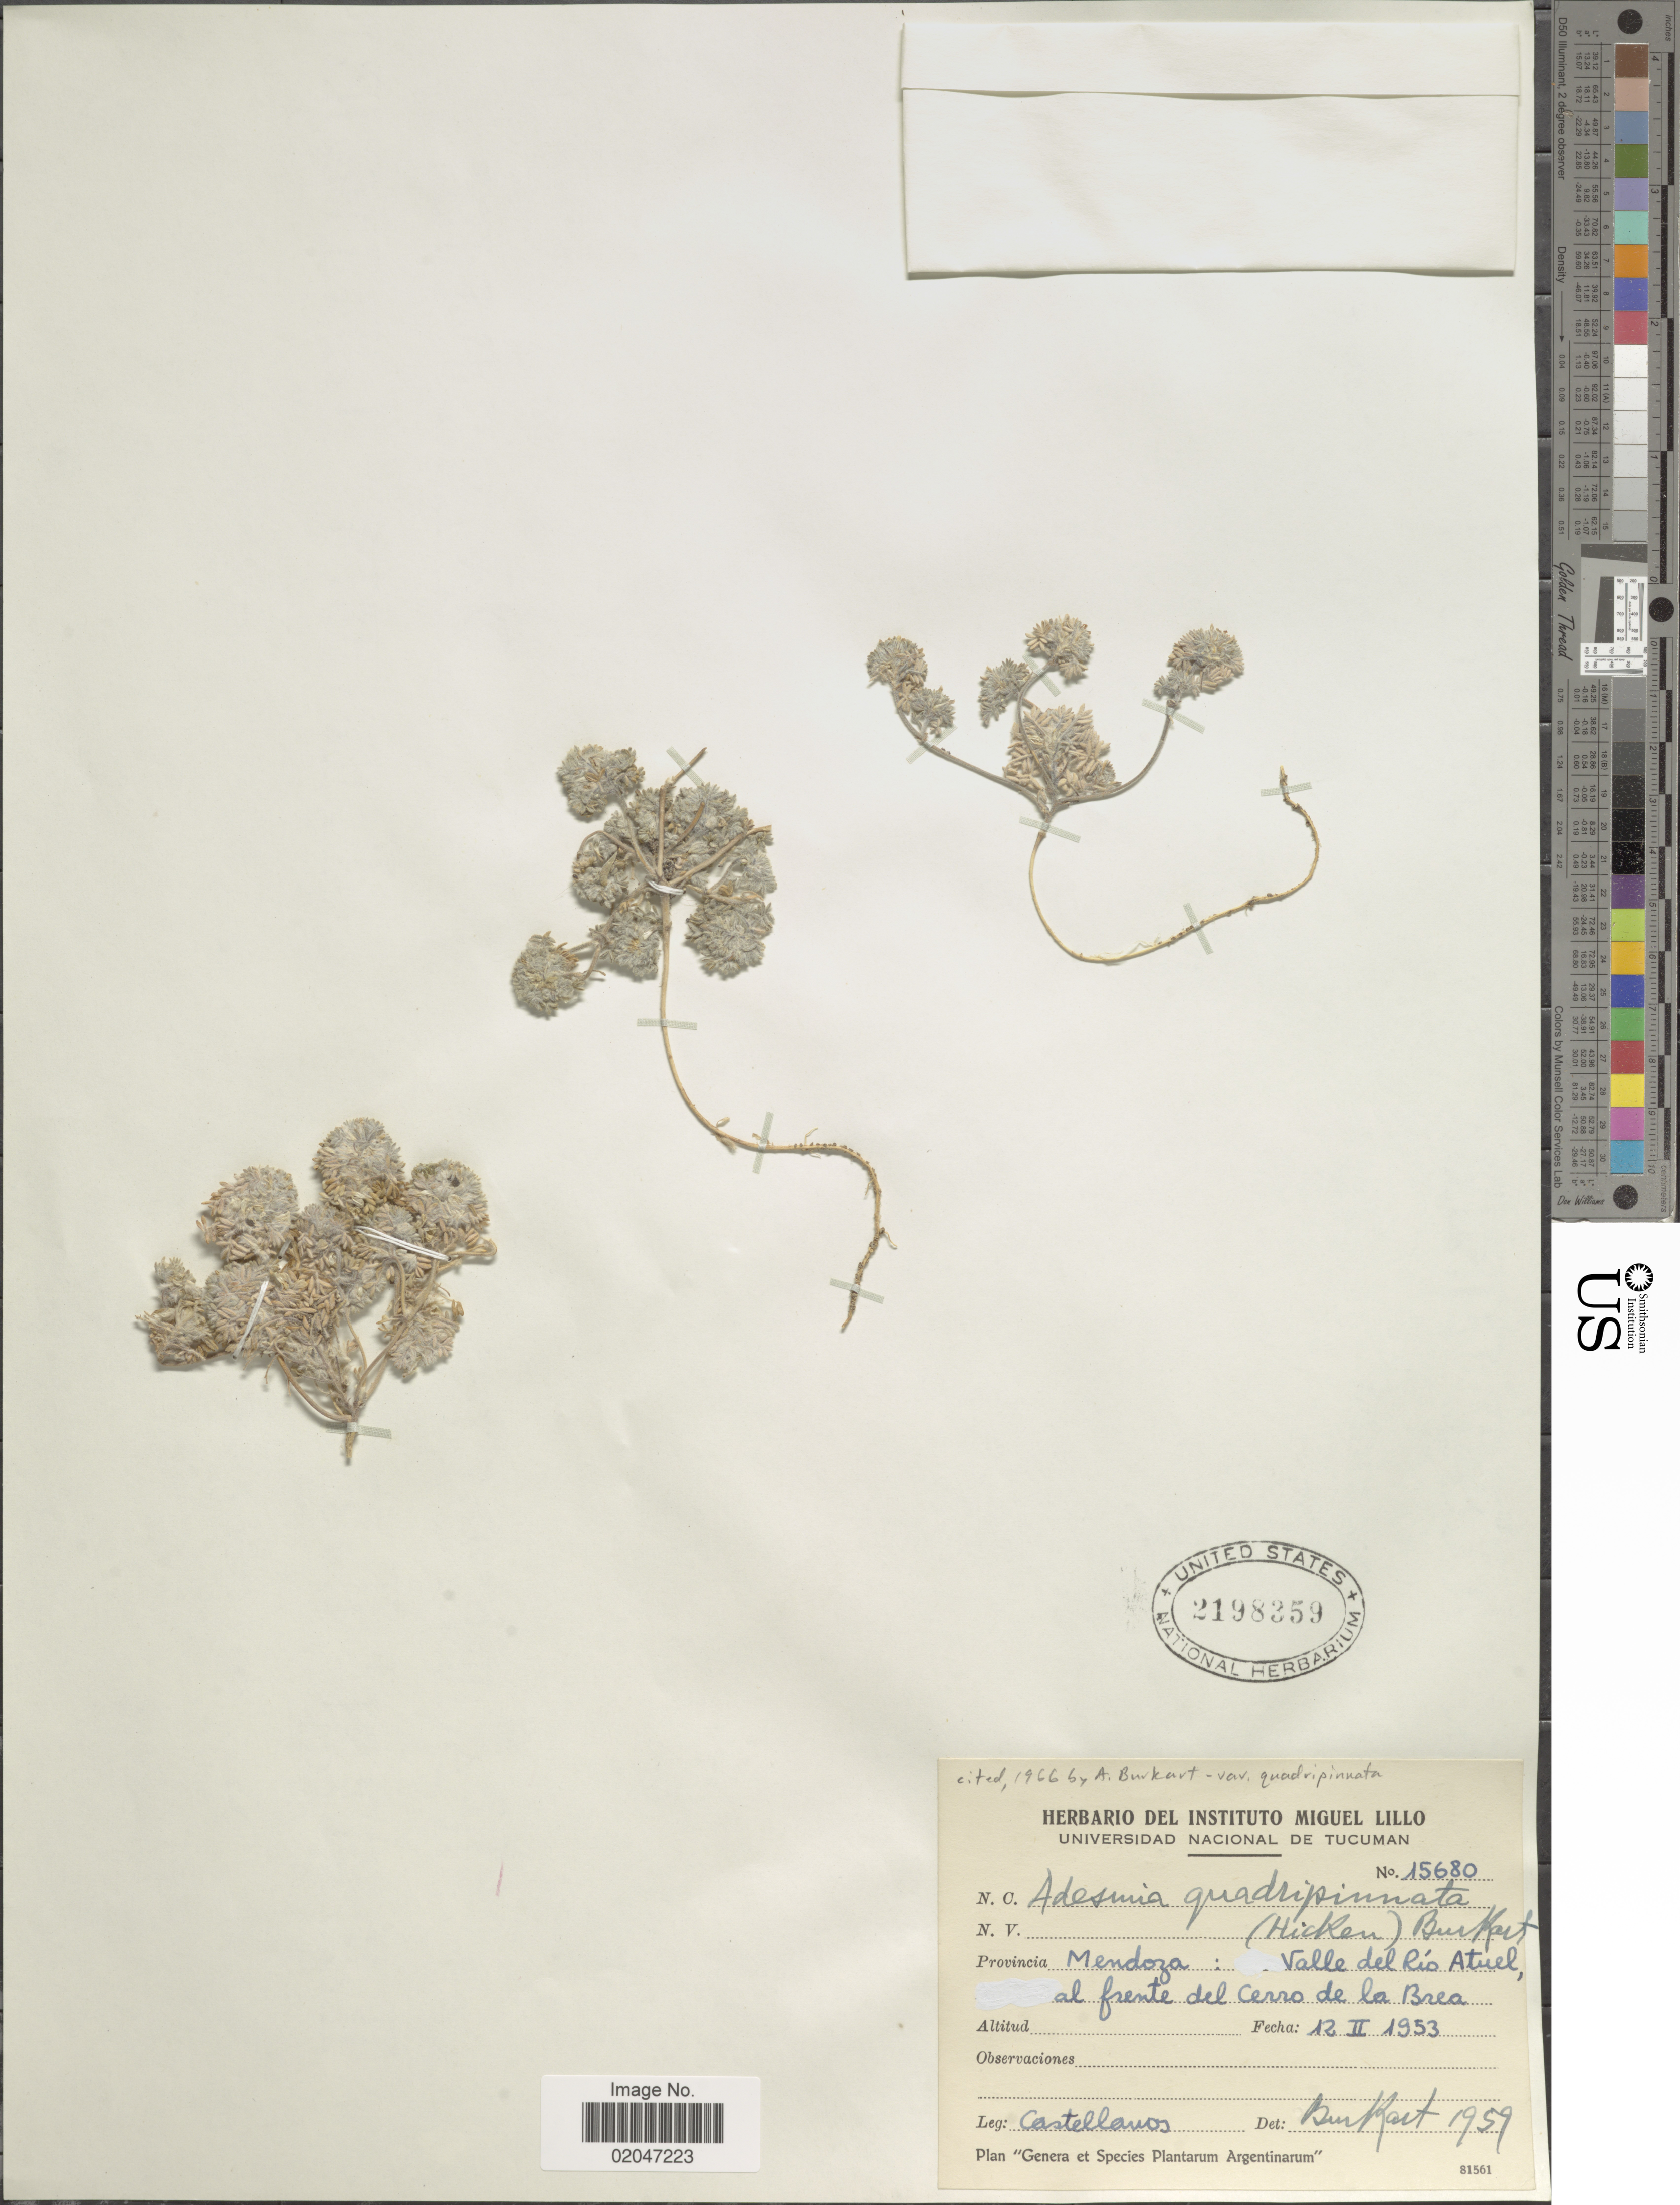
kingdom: Plantae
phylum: Tracheophyta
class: Magnoliopsida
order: Fabales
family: Fabaceae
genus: Adesmia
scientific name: Adesmia quadripinnata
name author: (Hicken) Burkart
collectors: -- Castellanos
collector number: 15680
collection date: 1953-02-12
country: Argentina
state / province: Mendoza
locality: Valle del Río Atuel, af frente del Cerro de la Brea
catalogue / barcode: US 2198359